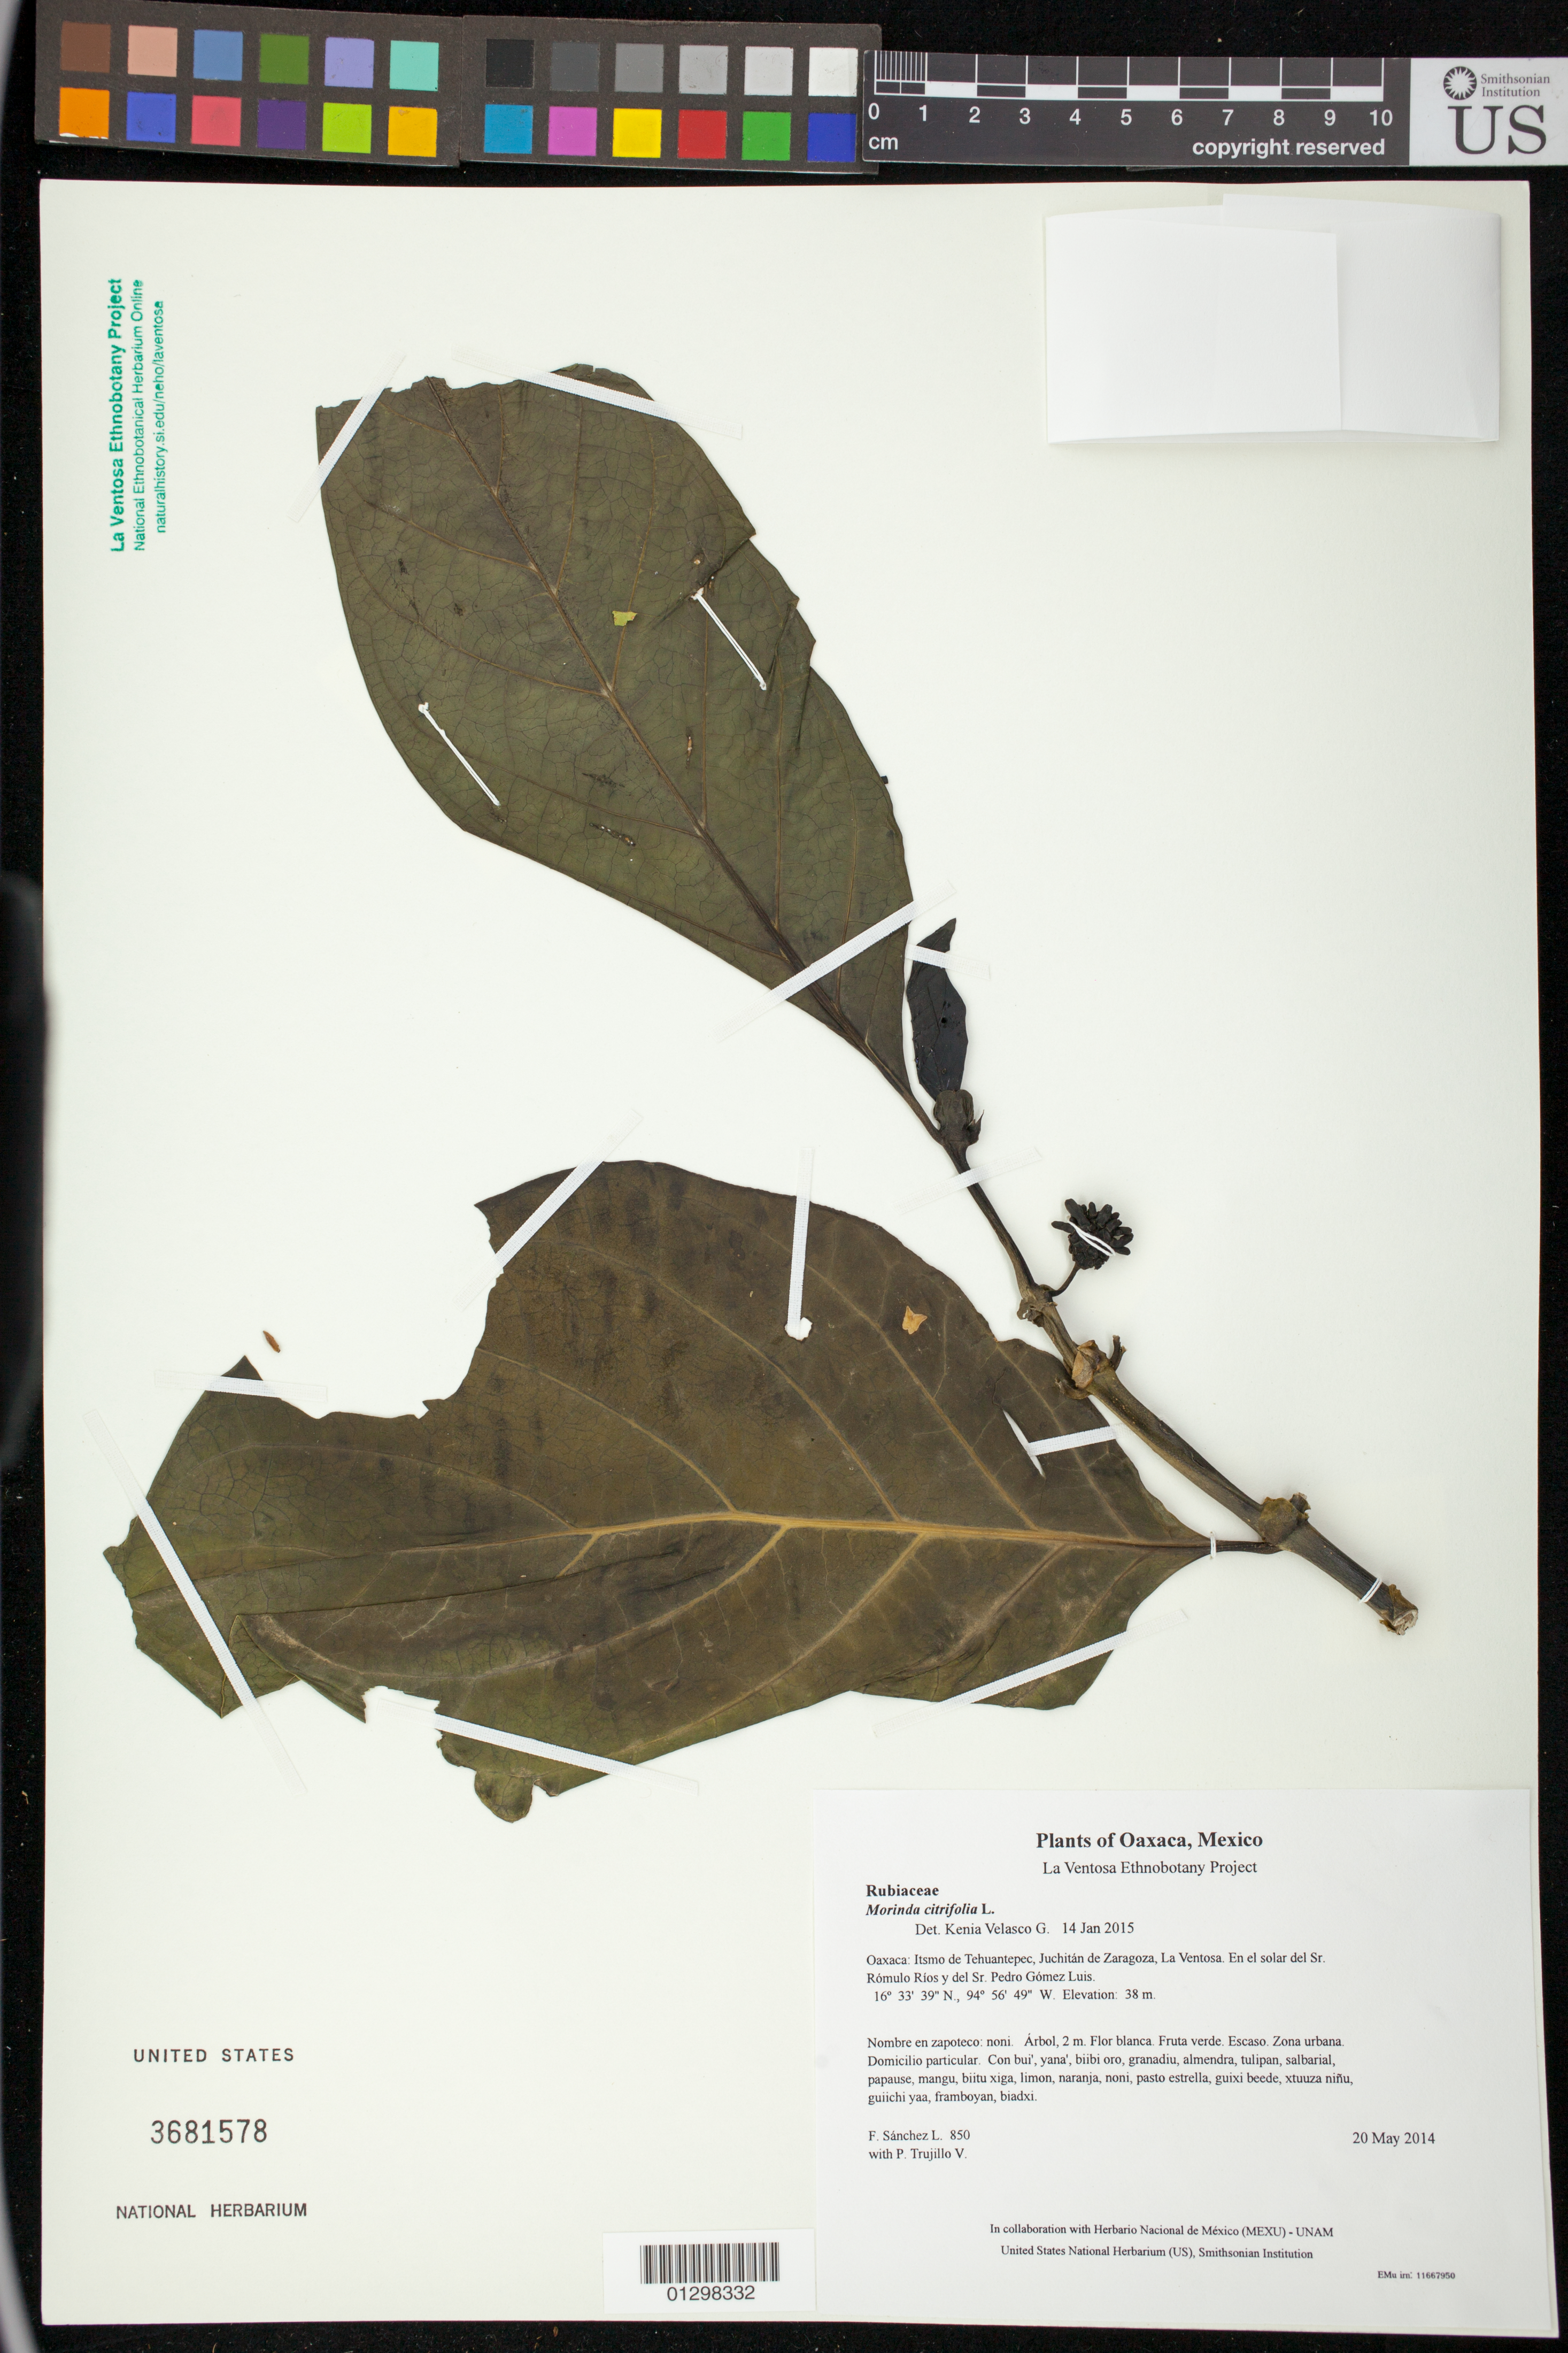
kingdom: Plantae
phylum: Tracheophyta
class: Magnoliopsida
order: Gentianales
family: Rubiaceae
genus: Morinda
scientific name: Morinda citrifolia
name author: L.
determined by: Velasco G., Kenia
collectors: F. Sánchez L. & P. Trujillo V.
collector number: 850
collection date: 2014-05-20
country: Mexico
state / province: Oaxaca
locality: Itsmo de Tehuantepec, Juchitán de Zaragoza, La Ventosa. En el solar del Sr. Rómulo Ríos y del Sr. Pedro Gómez Luis.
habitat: Zona urbana. Domicilio particular.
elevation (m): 38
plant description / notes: JEBOT, MEXU, SERO, US; Yaga. 2 m. Guie' naquichi'. Cuaananaxhi naga'. Huaxie'.; noni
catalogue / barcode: US 3681578